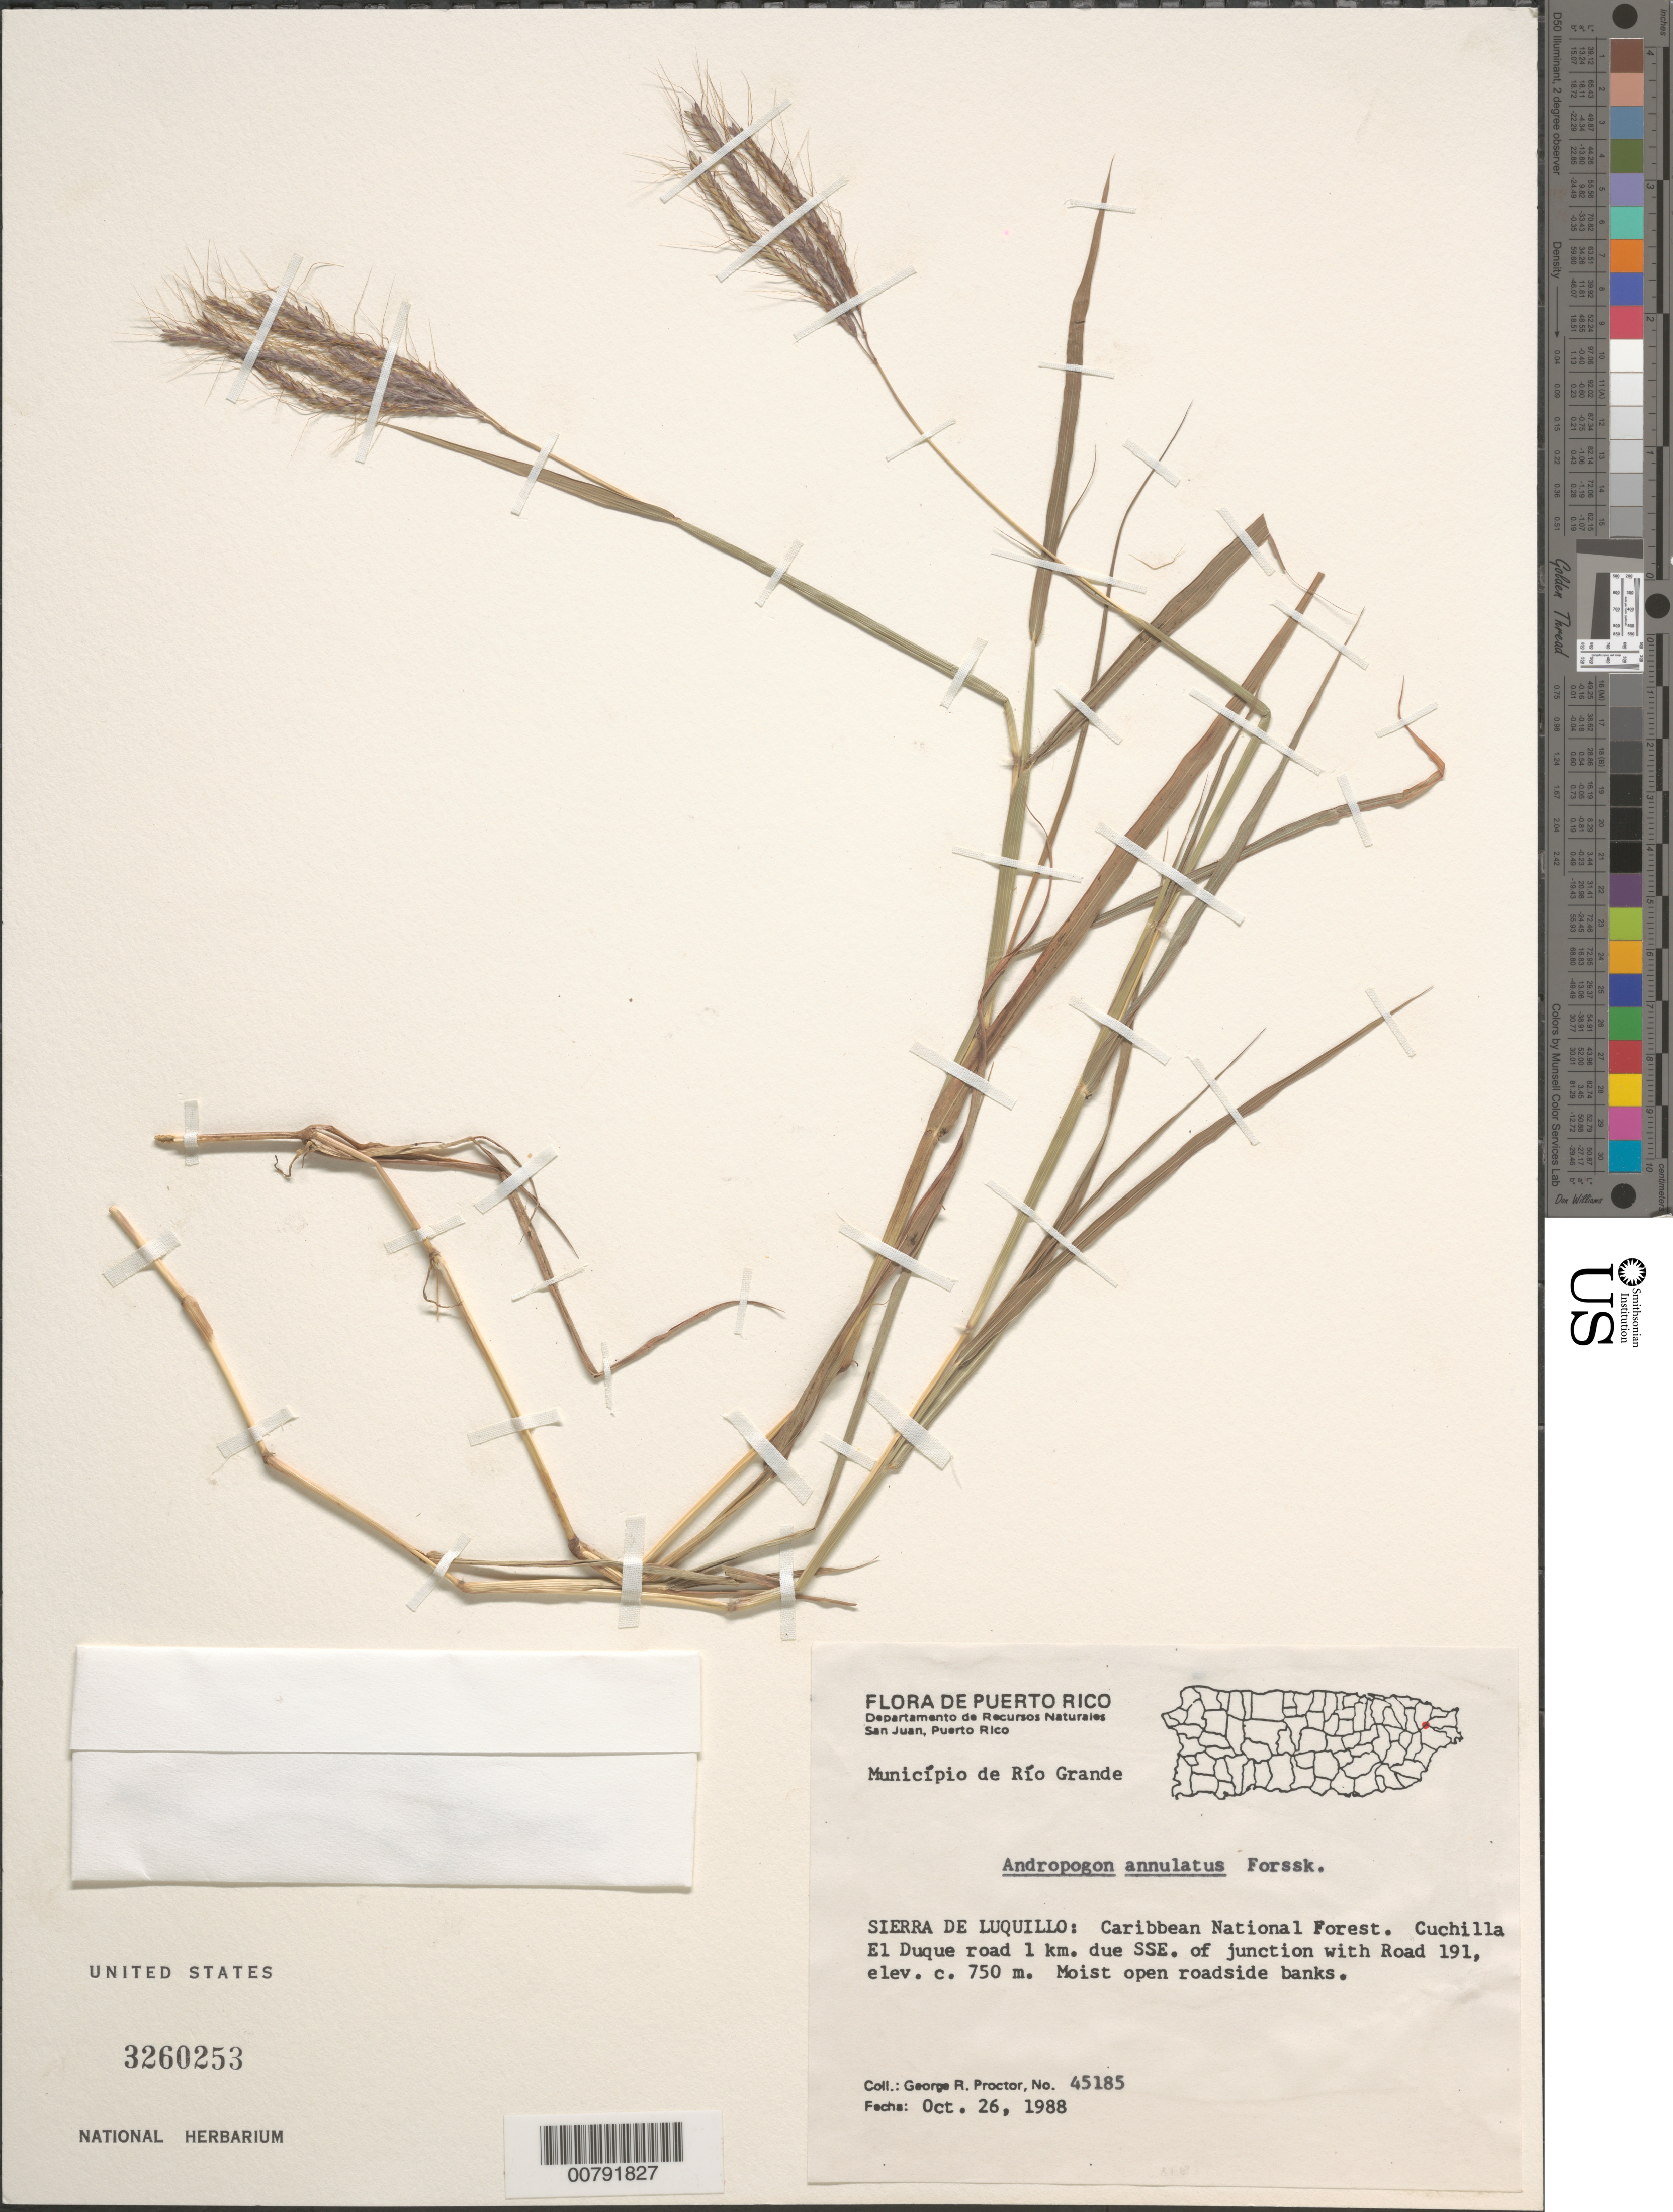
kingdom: Plantae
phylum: Tracheophyta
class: Liliopsida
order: Poales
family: Poaceae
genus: Dichanthium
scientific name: Dichanthium annulatum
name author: (Forssk.) Stapf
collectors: G. R. Proctor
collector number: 45185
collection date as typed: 26 Oct 1988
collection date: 1988-10-26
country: Puerto Rico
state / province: Río Grande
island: Puerto Rico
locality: Mun. Río Grande, Sierra de Luquillo, Caribbean National Forest, Cuchilla El Duque road 1 km SSE of junction with Road 191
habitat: Moist open roadside banks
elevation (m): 750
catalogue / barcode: US 3260253